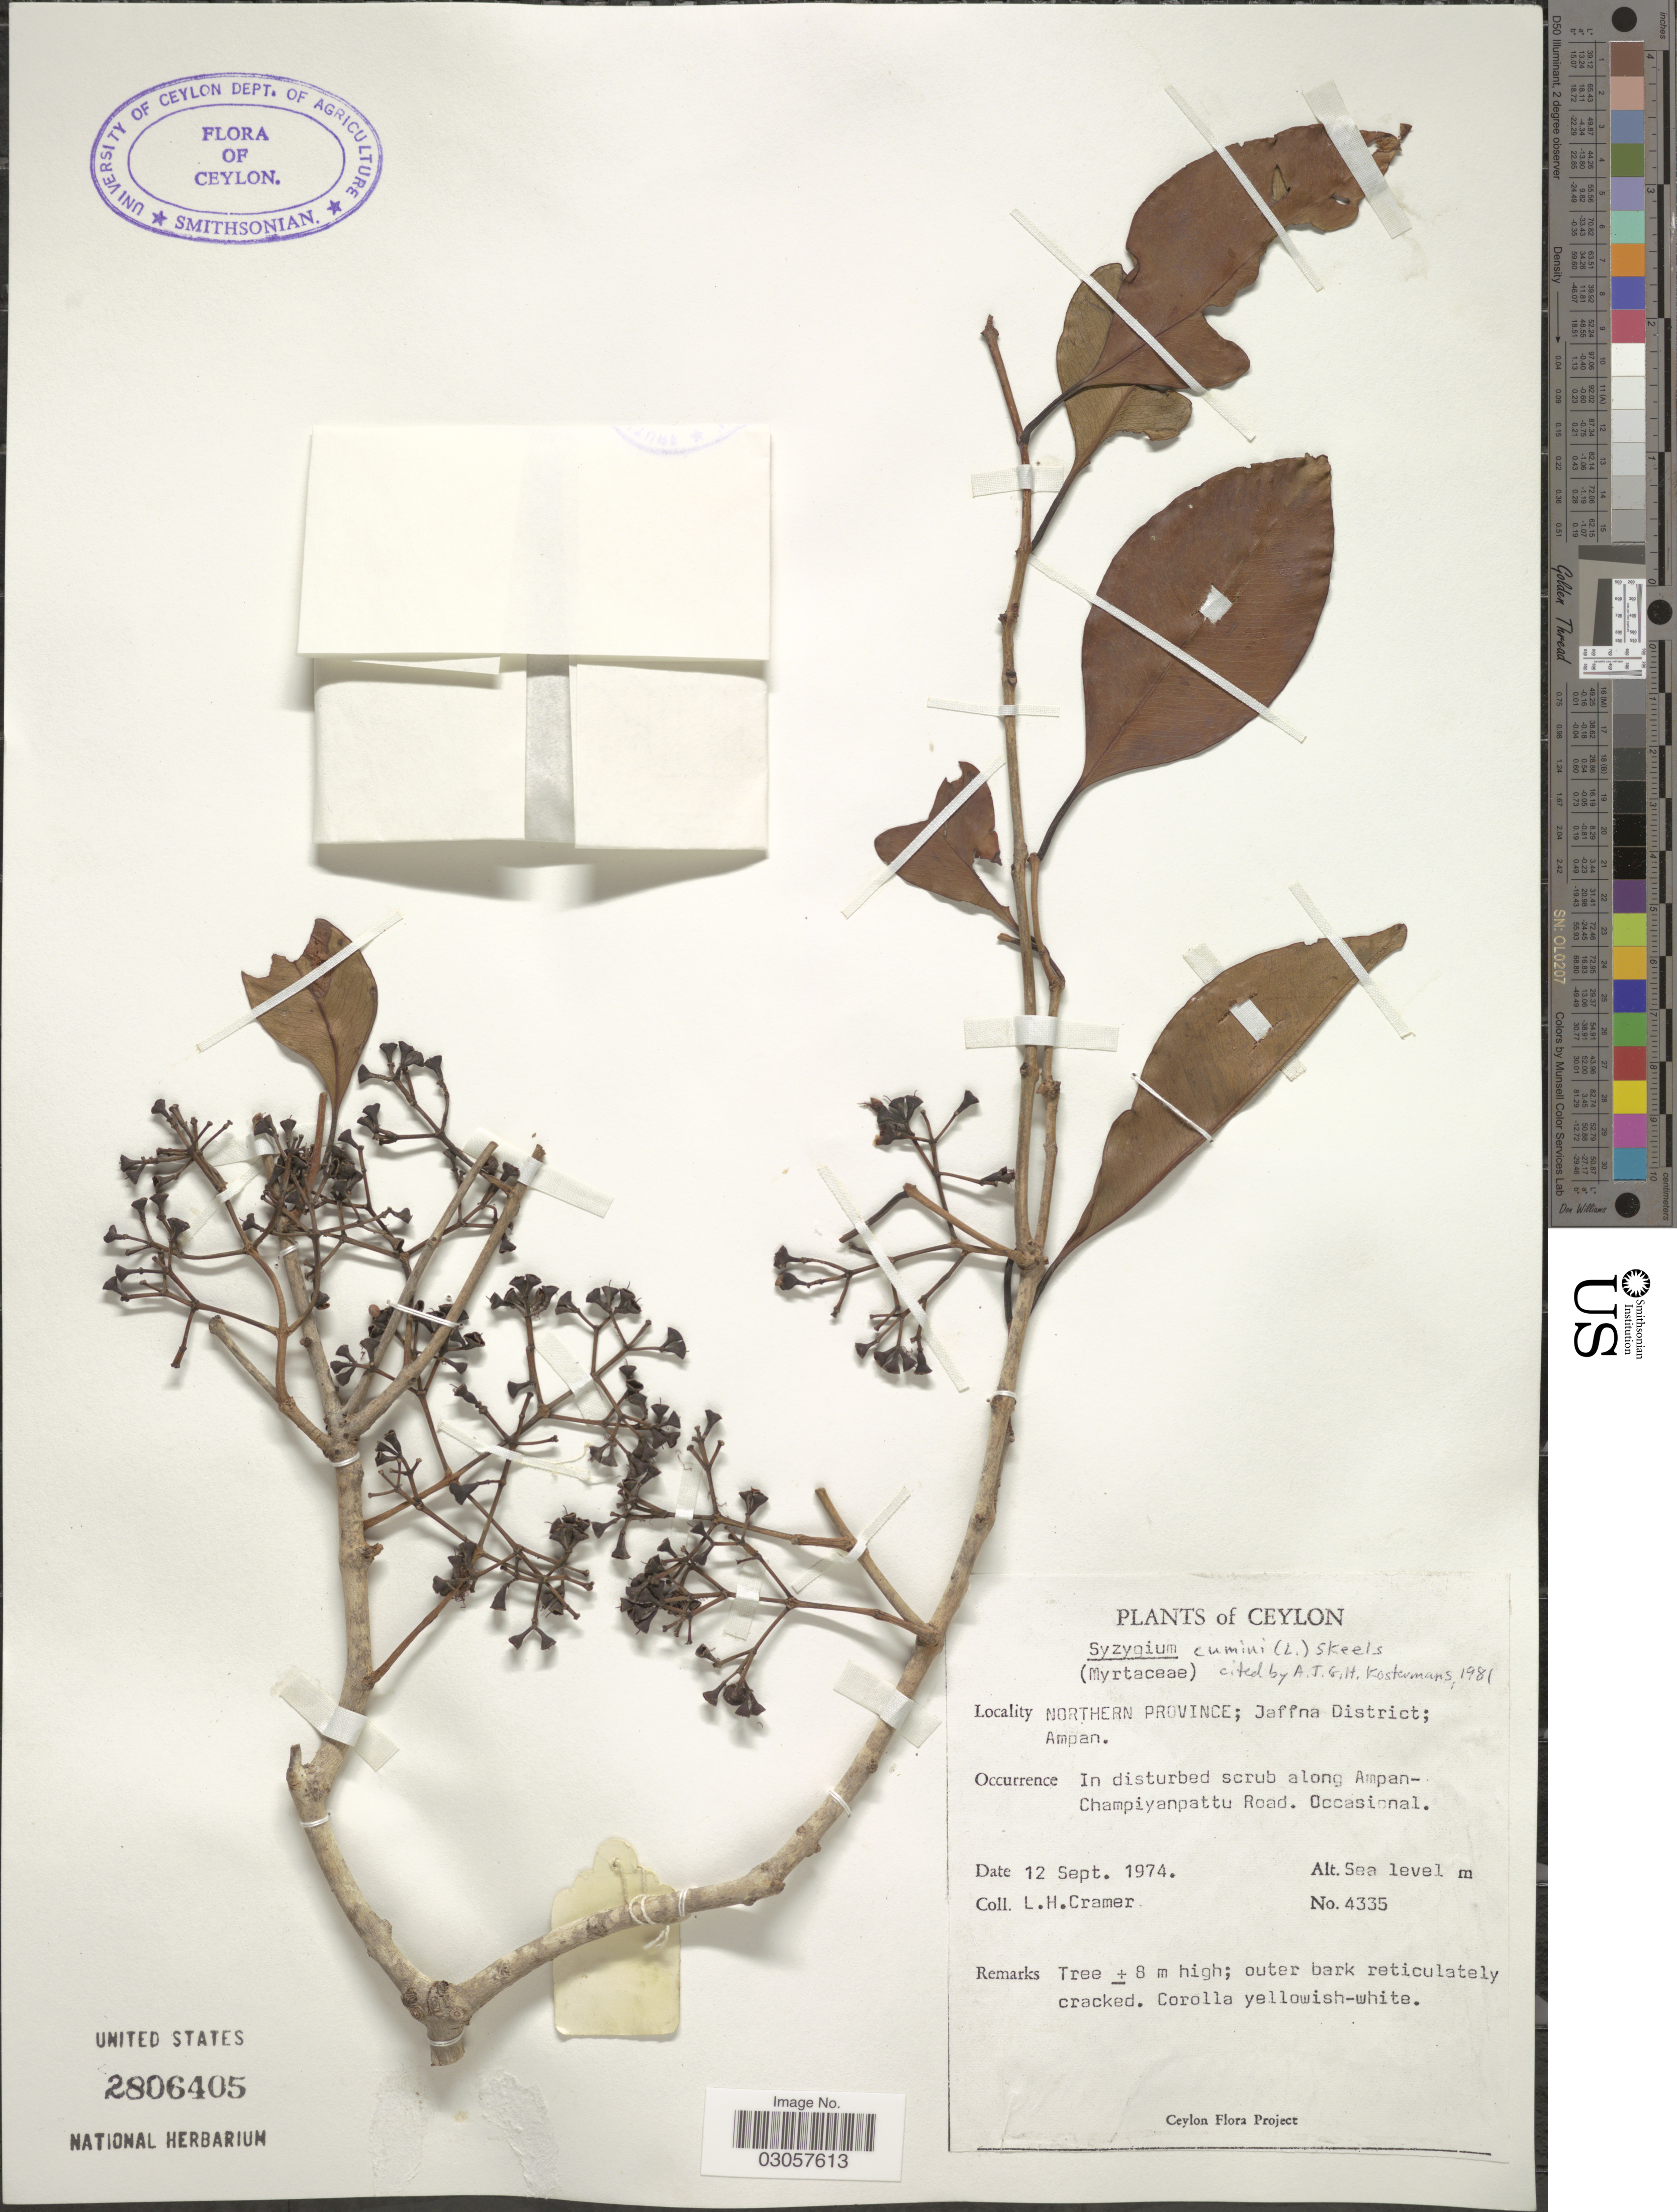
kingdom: Plantae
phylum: Tracheophyta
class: Magnoliopsida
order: Myrtales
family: Myrtaceae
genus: Syzygium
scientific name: Syzygium cumini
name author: (L.) Skeels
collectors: L. H. Cramer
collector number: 4335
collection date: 1974-09-12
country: Sri Lanka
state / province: Northern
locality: Ceylon. Jaffna District. Ampan. Along Ampan-Champiyanpattu Road.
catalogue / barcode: US 2806405